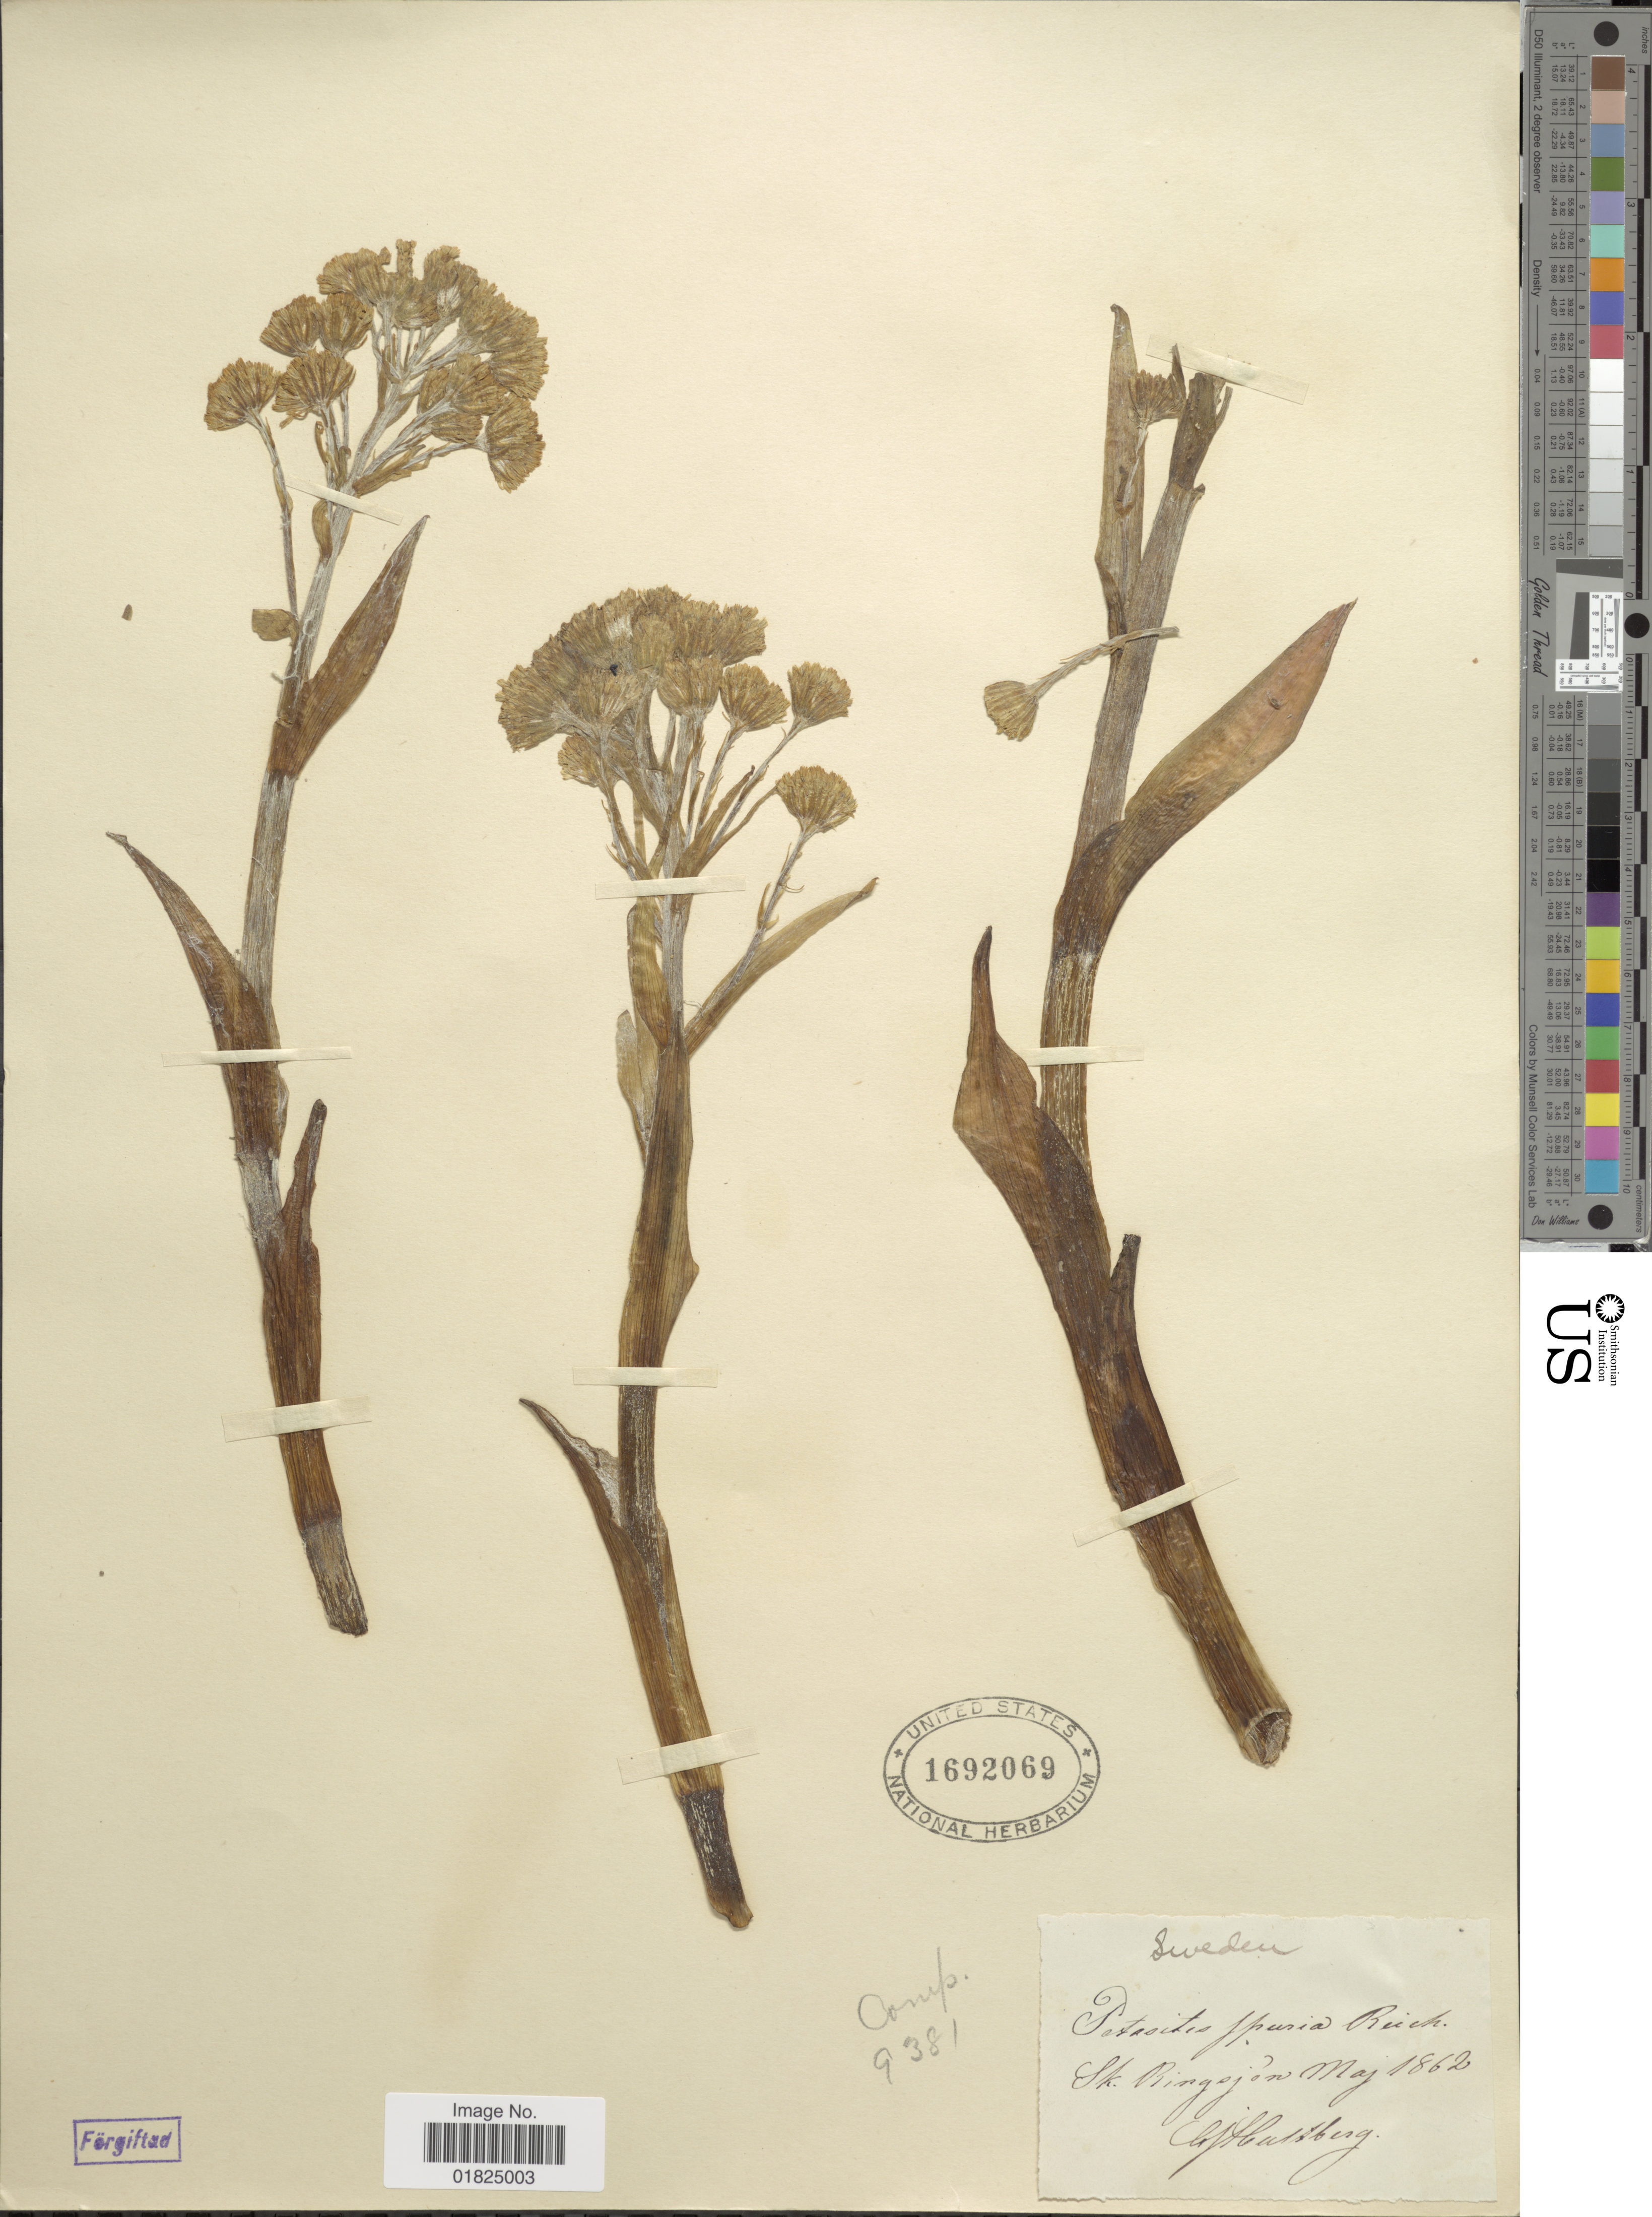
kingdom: Plantae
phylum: Tracheophyta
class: Magnoliopsida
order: Asterales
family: Asteraceae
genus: Petasites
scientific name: Petasites spurius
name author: (Retz.) Rchb.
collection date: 1862-05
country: Sweden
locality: Lk. Ringsjon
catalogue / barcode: US 1692069